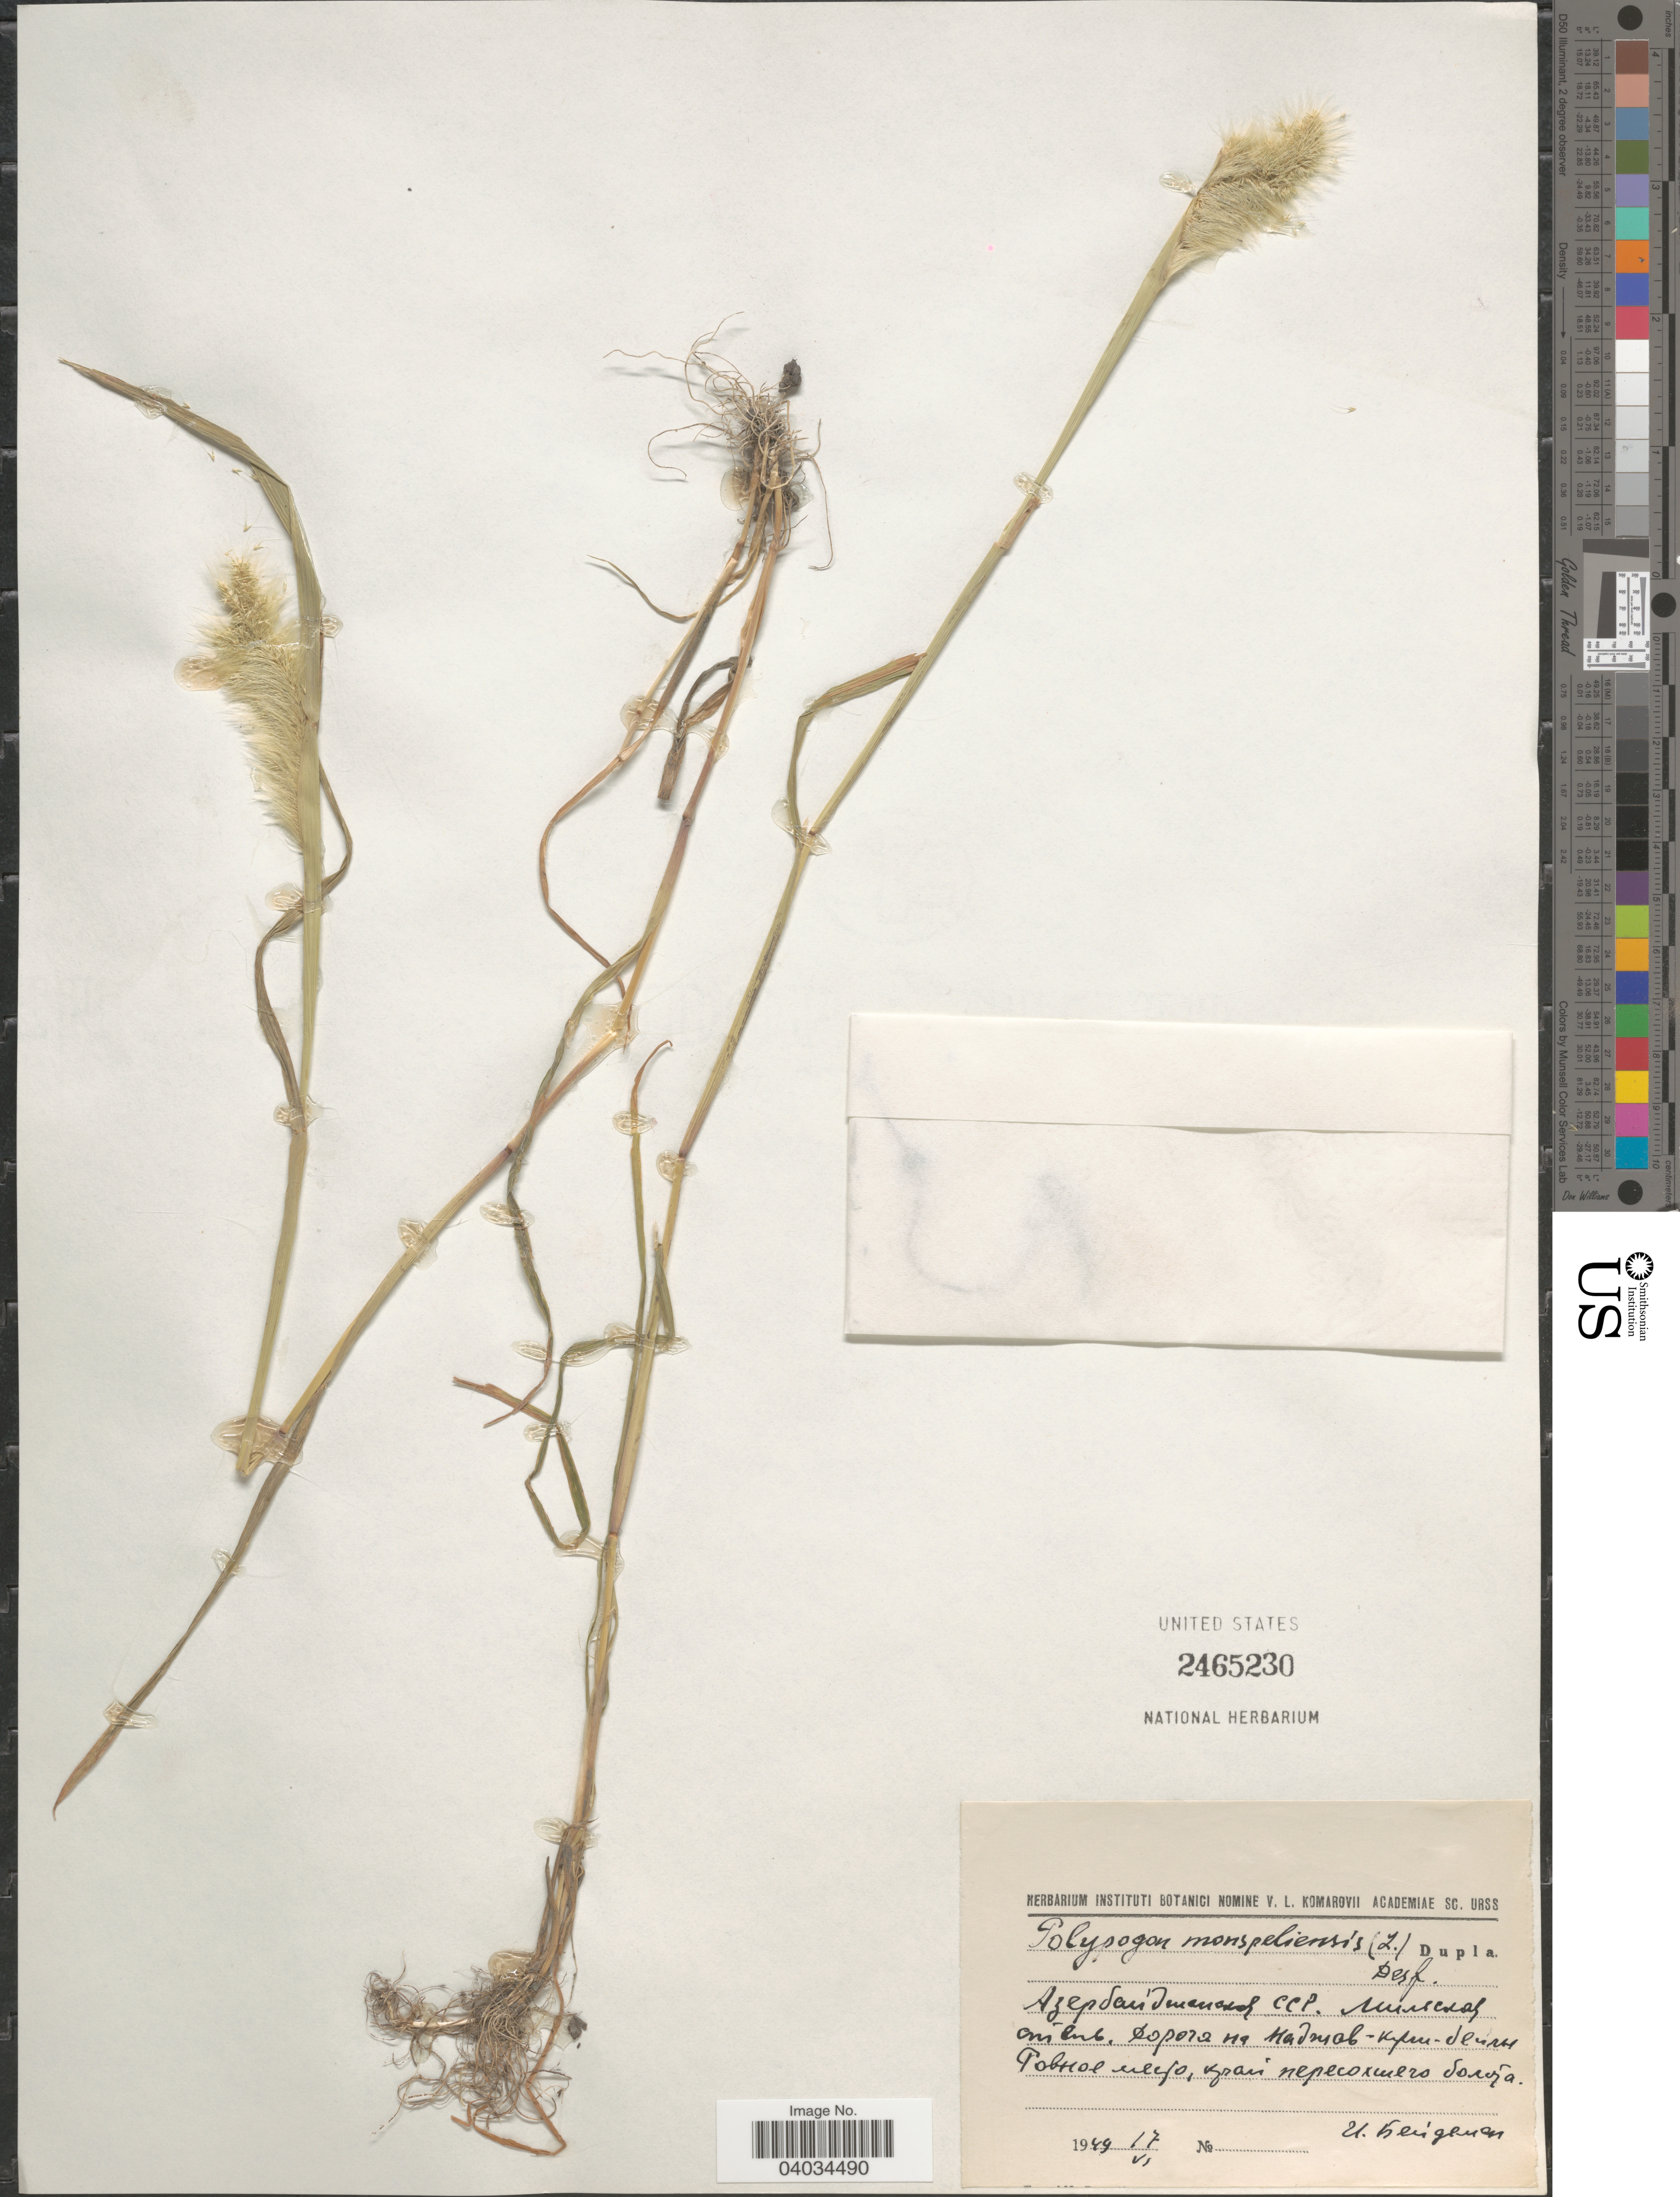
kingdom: Plantae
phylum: Tracheophyta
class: Liliopsida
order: Poales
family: Poaceae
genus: Polypogon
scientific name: Polypogon monspeliensis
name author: (L.) Desf.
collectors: Beideman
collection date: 1949-06-17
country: Azerbaijan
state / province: Nakhchivan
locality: On the road to Nadzhav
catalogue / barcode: US 2465230